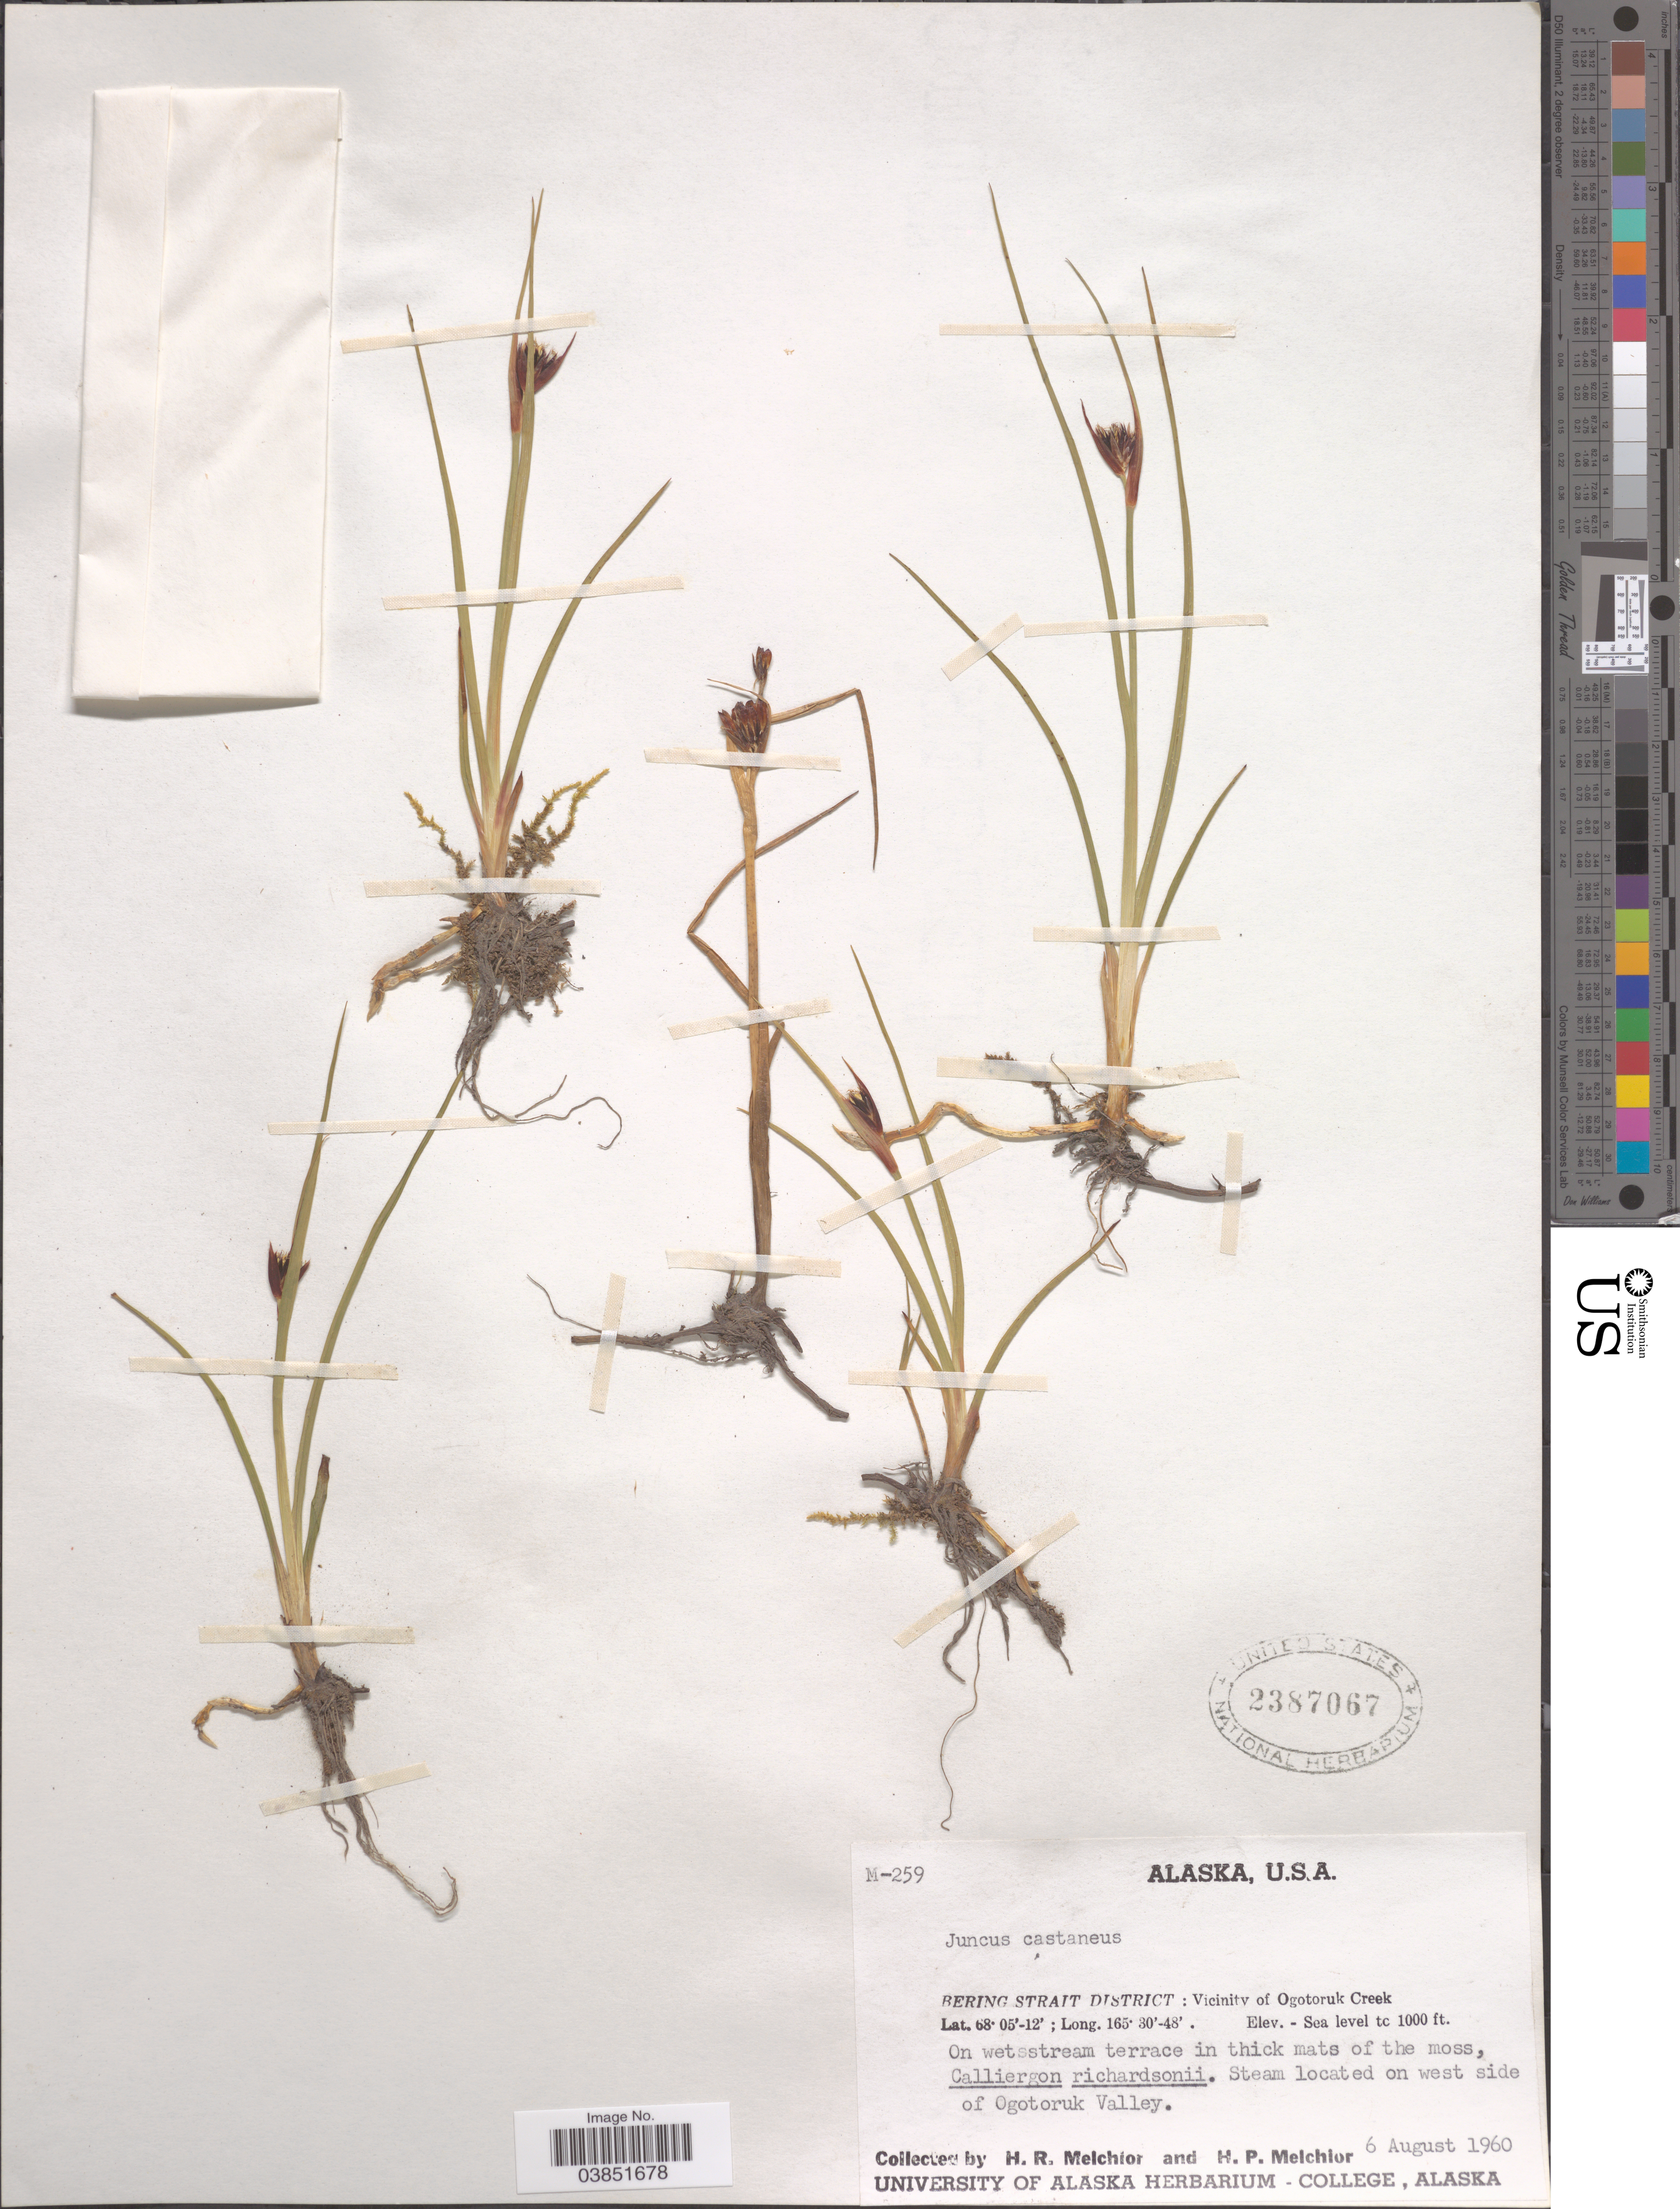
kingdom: Plantae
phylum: Tracheophyta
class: Liliopsida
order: Poales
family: Juncaceae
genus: Juncus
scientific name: Juncus castaneus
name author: Sm.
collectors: H. R. Melchior & H. P. Melchior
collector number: M-259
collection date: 1960-08-06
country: United States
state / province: Alaska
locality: Bering Strait District: Vicinity of Ogotoruk Creek. On west side of Ogotoruk Valley.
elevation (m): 0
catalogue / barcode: US 2387067